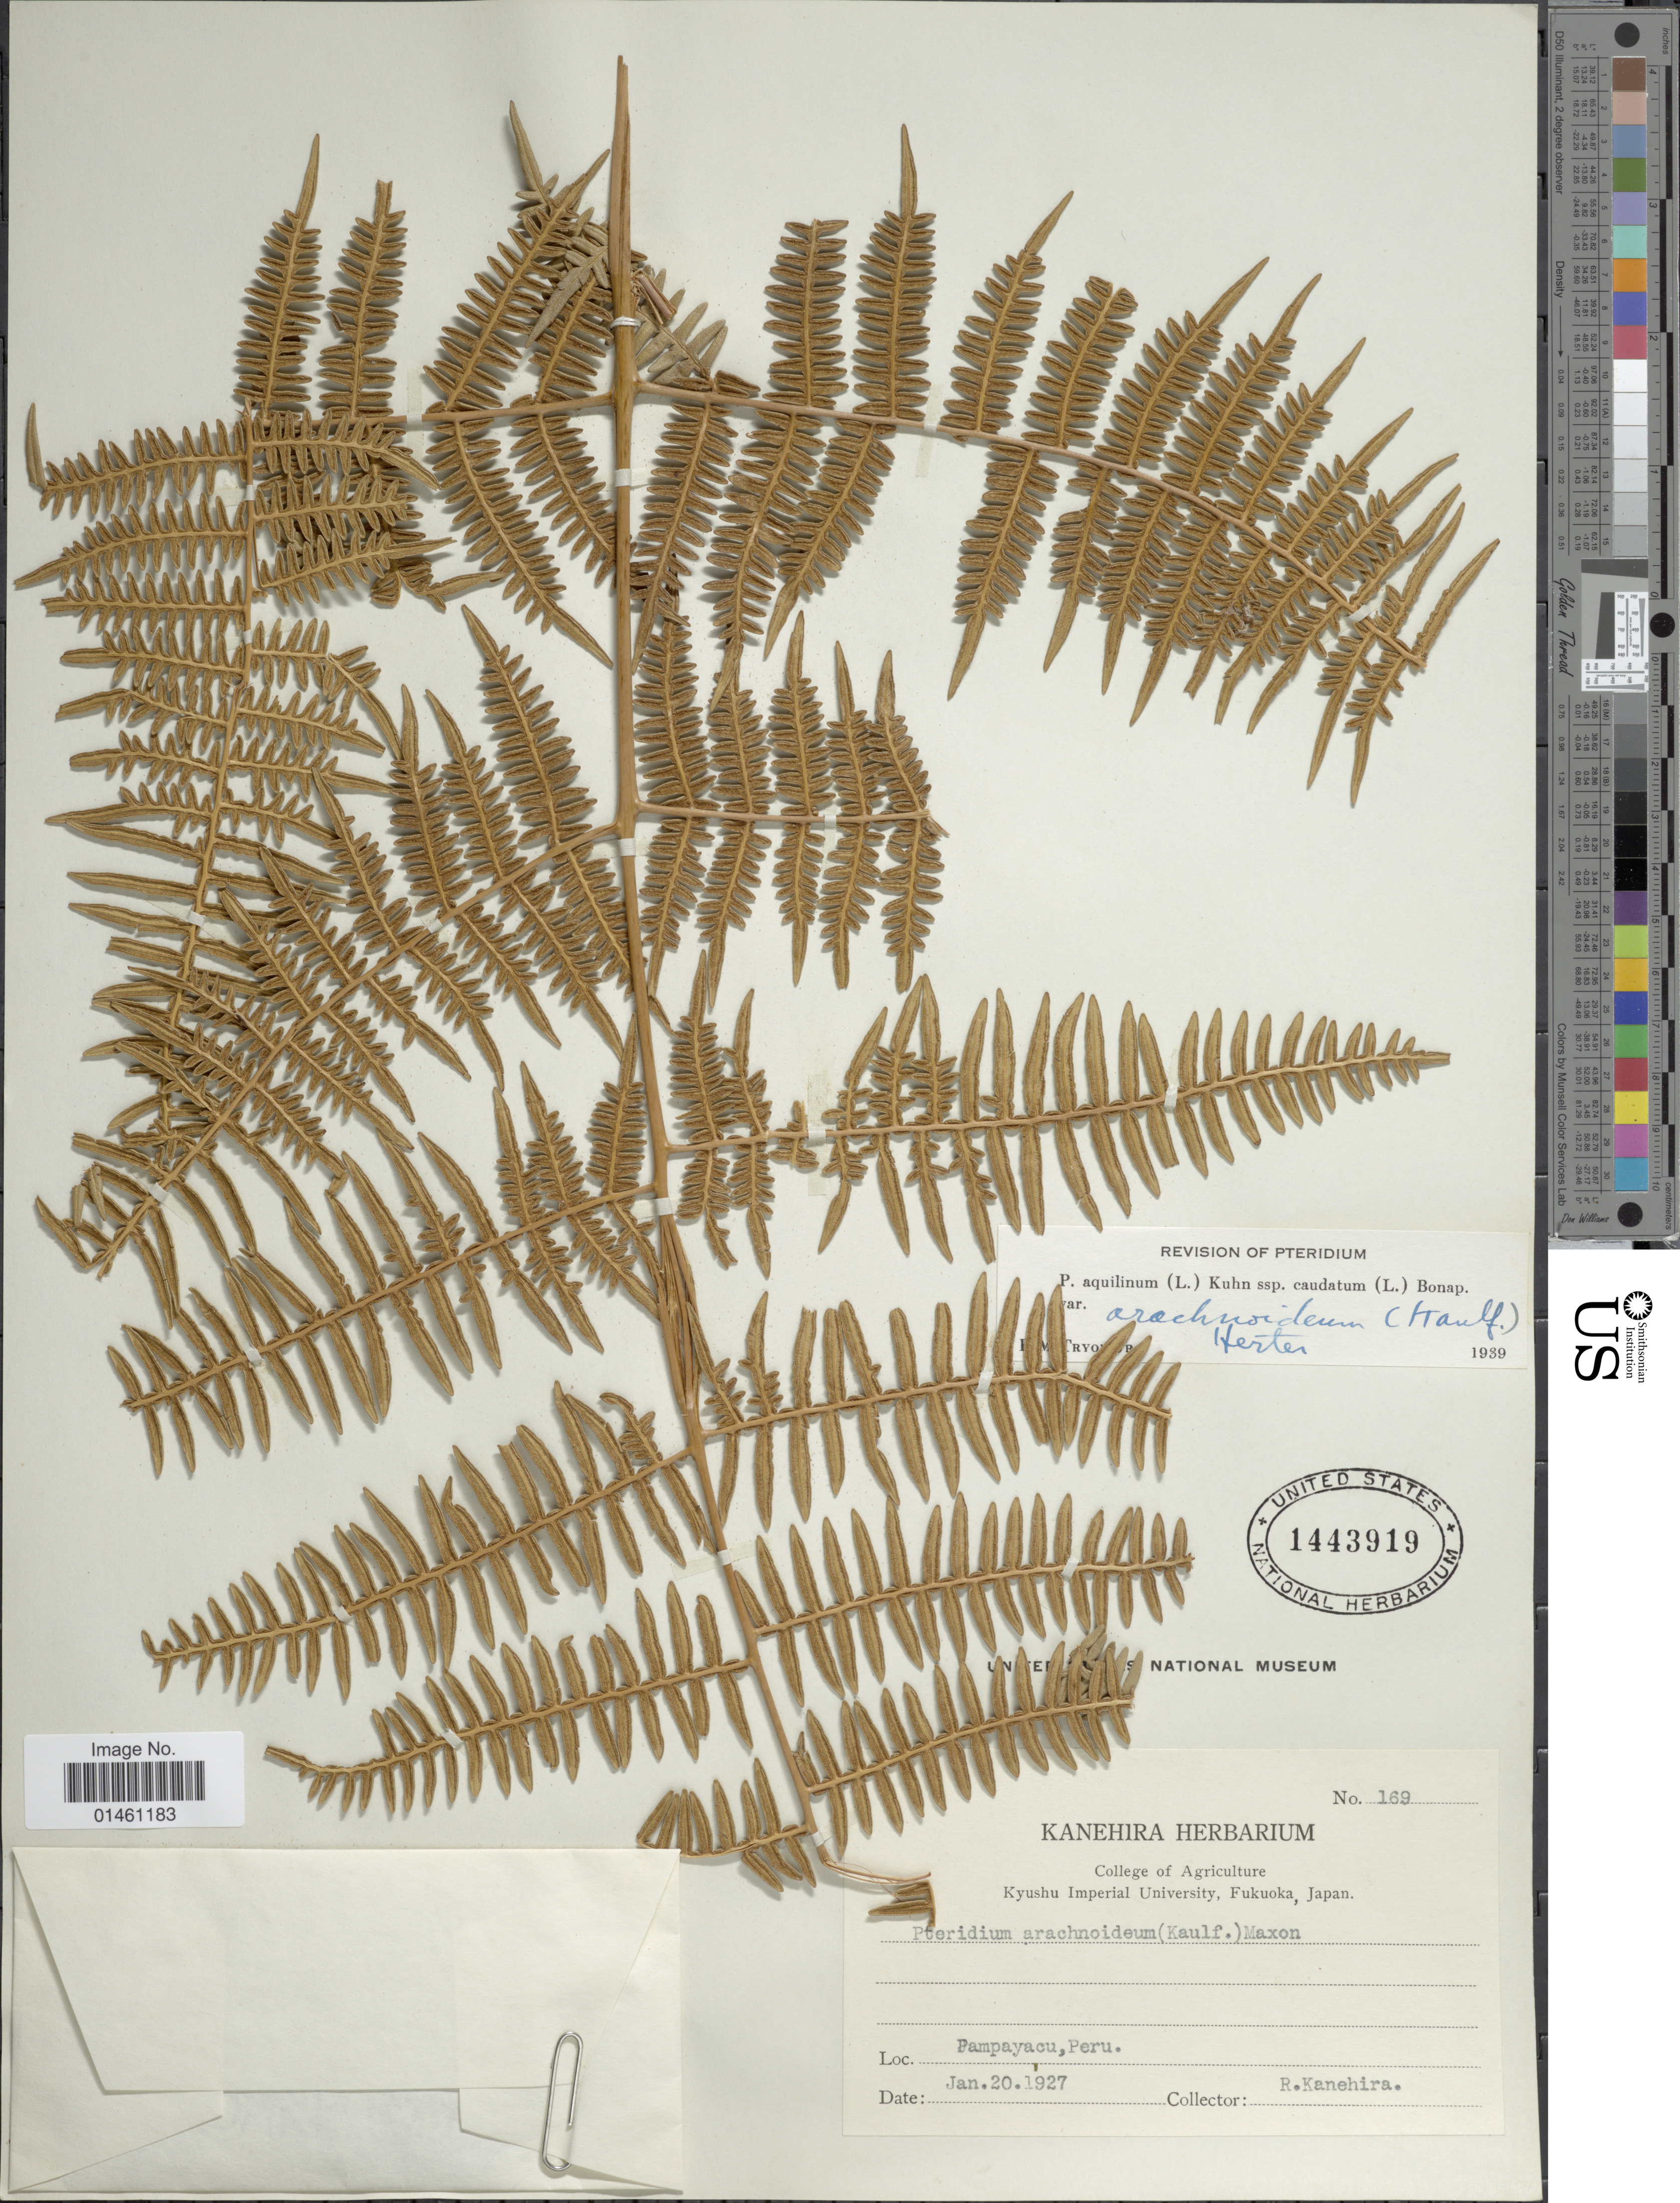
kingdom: Plantae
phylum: Tracheophyta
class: Polypodiopsida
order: Polypodiales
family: Dennstaedtiaceae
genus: Pteridium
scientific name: Pteridium aquilinum var. arachnoideum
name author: (Kaulf.) Herter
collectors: R. Kanehira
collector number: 169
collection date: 1927-01-20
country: Peru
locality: Pampayacu, Peru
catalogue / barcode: US 1443919